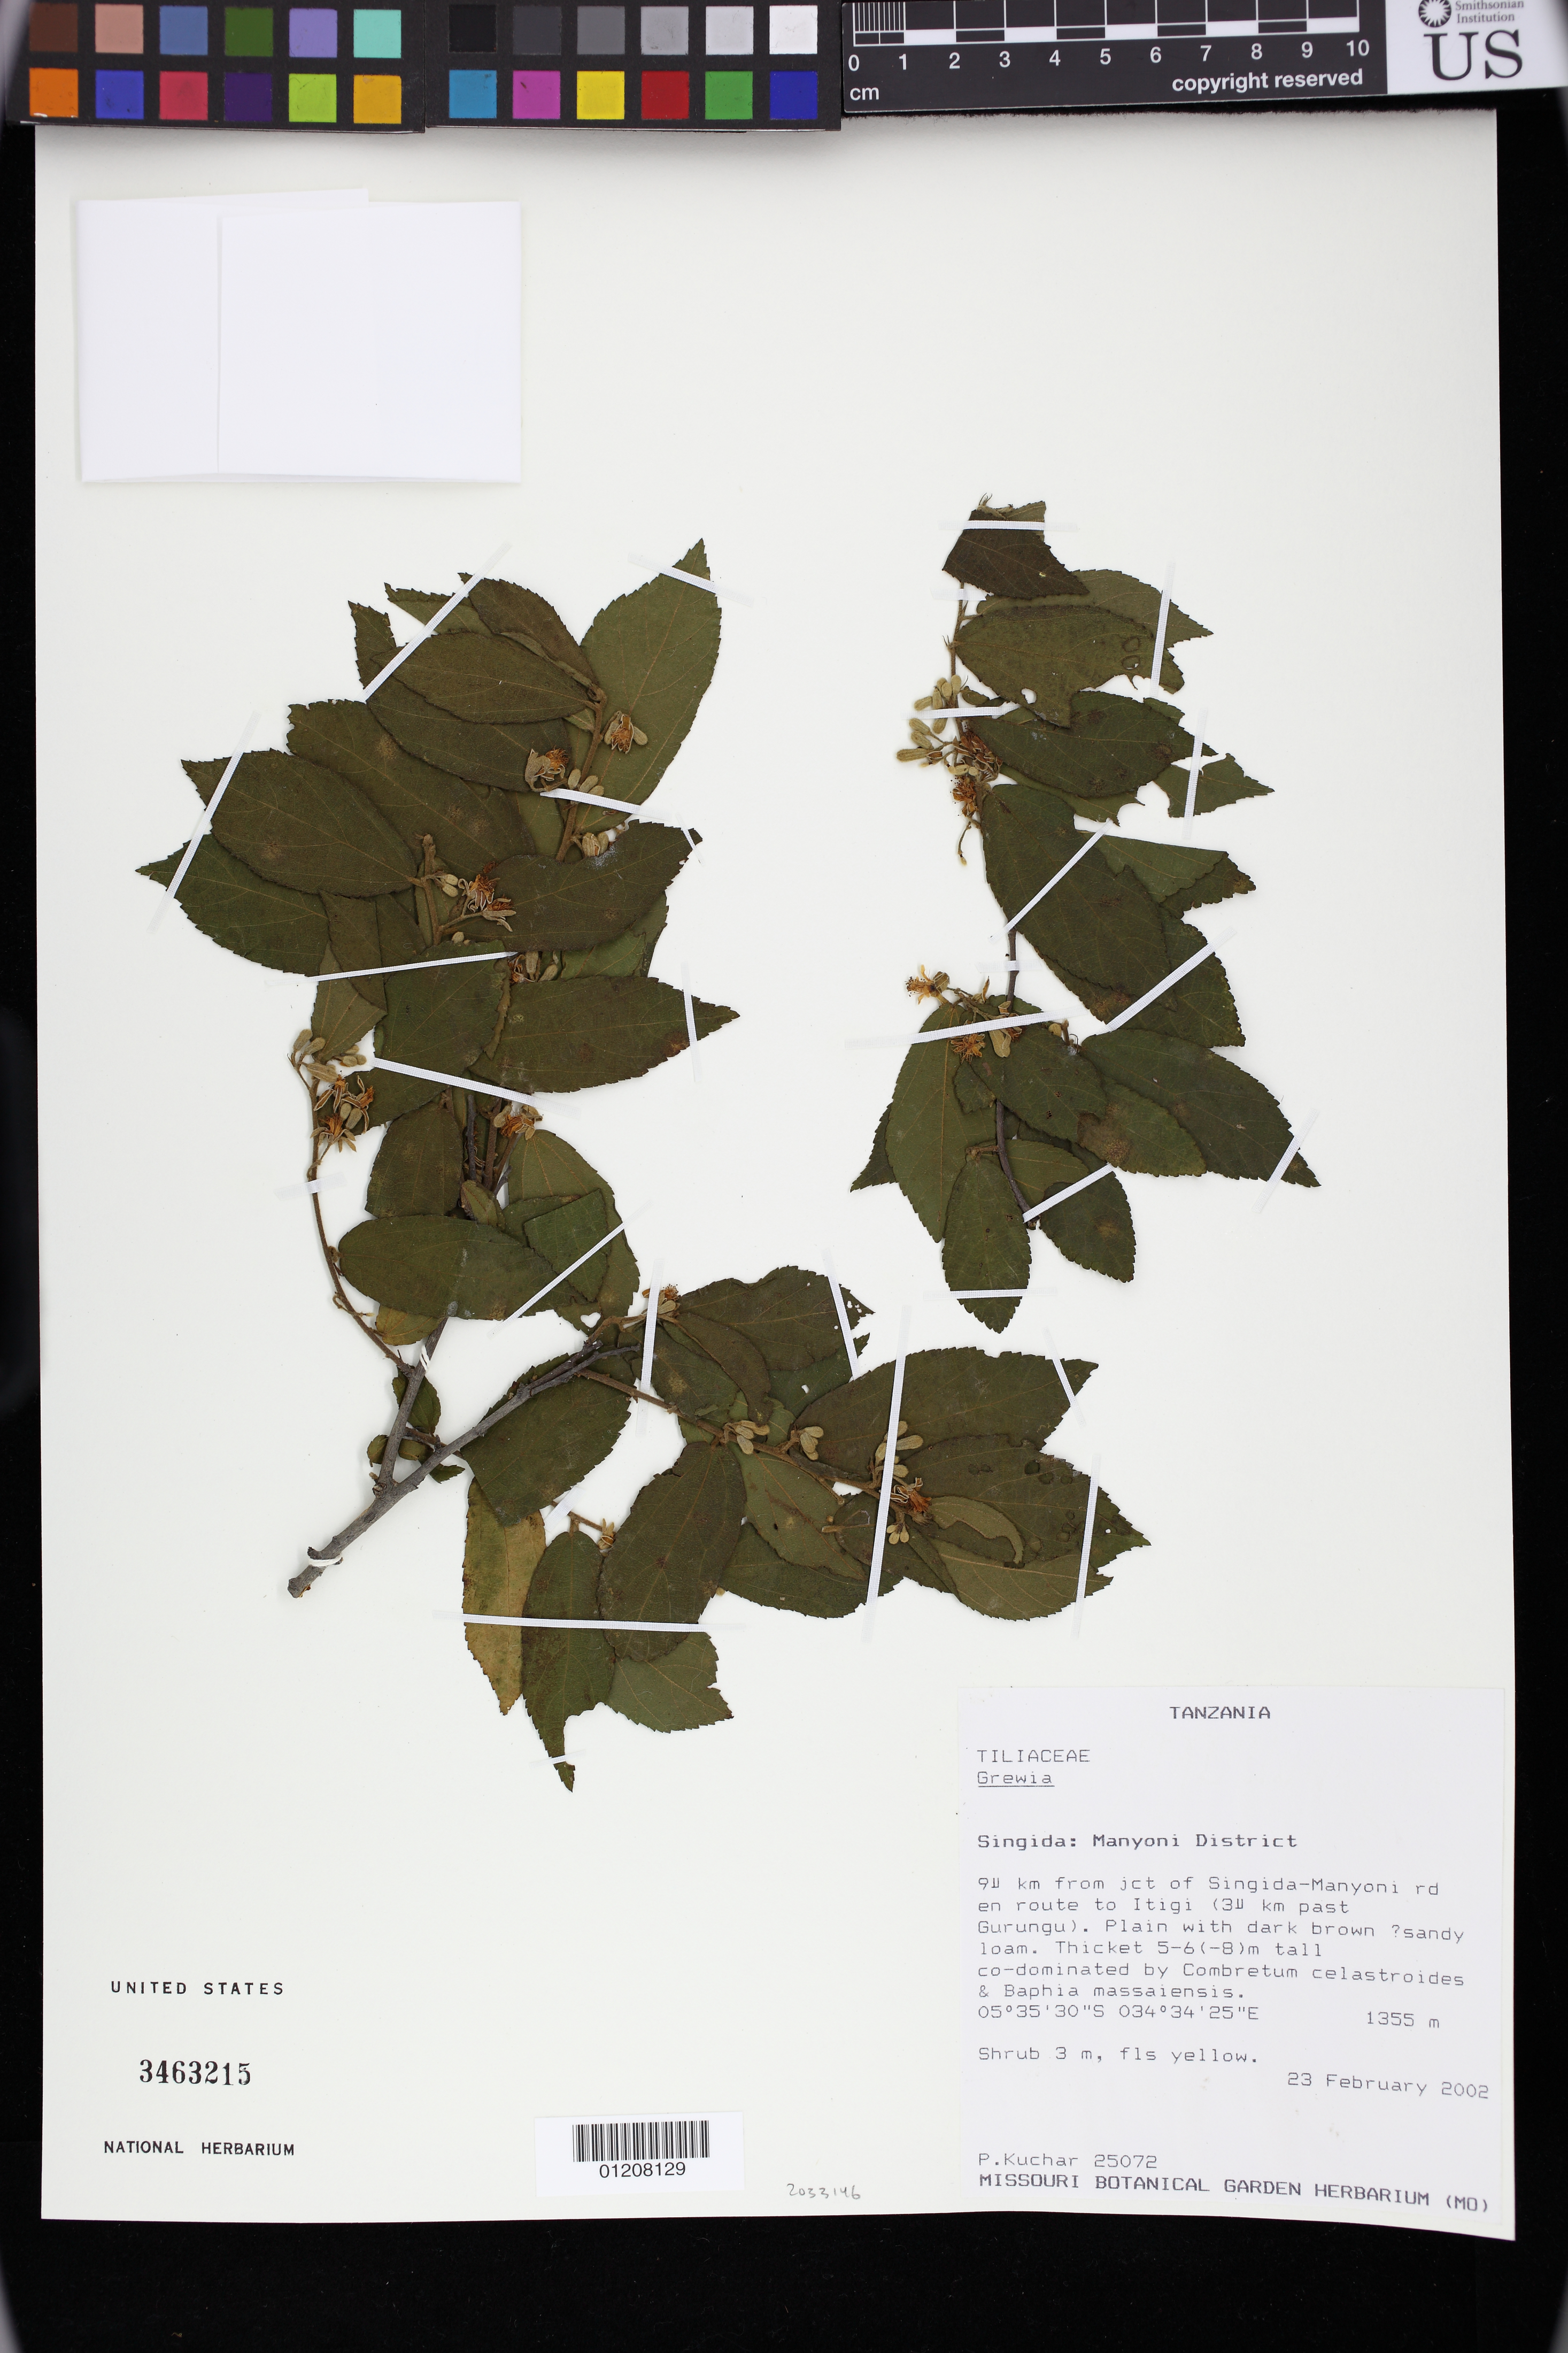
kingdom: Plantae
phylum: Tracheophyta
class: Magnoliopsida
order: Malvales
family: Malvaceae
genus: Grewia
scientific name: Grewia sp.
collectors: P. Kuchar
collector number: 25072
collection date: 2002-02-23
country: Tanzania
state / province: Singida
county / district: Manyoni District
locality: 90 km from jct of Singida-Manyoni rd en route to Itigi (30 km past Gurungu).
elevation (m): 1355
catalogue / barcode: US 3463215